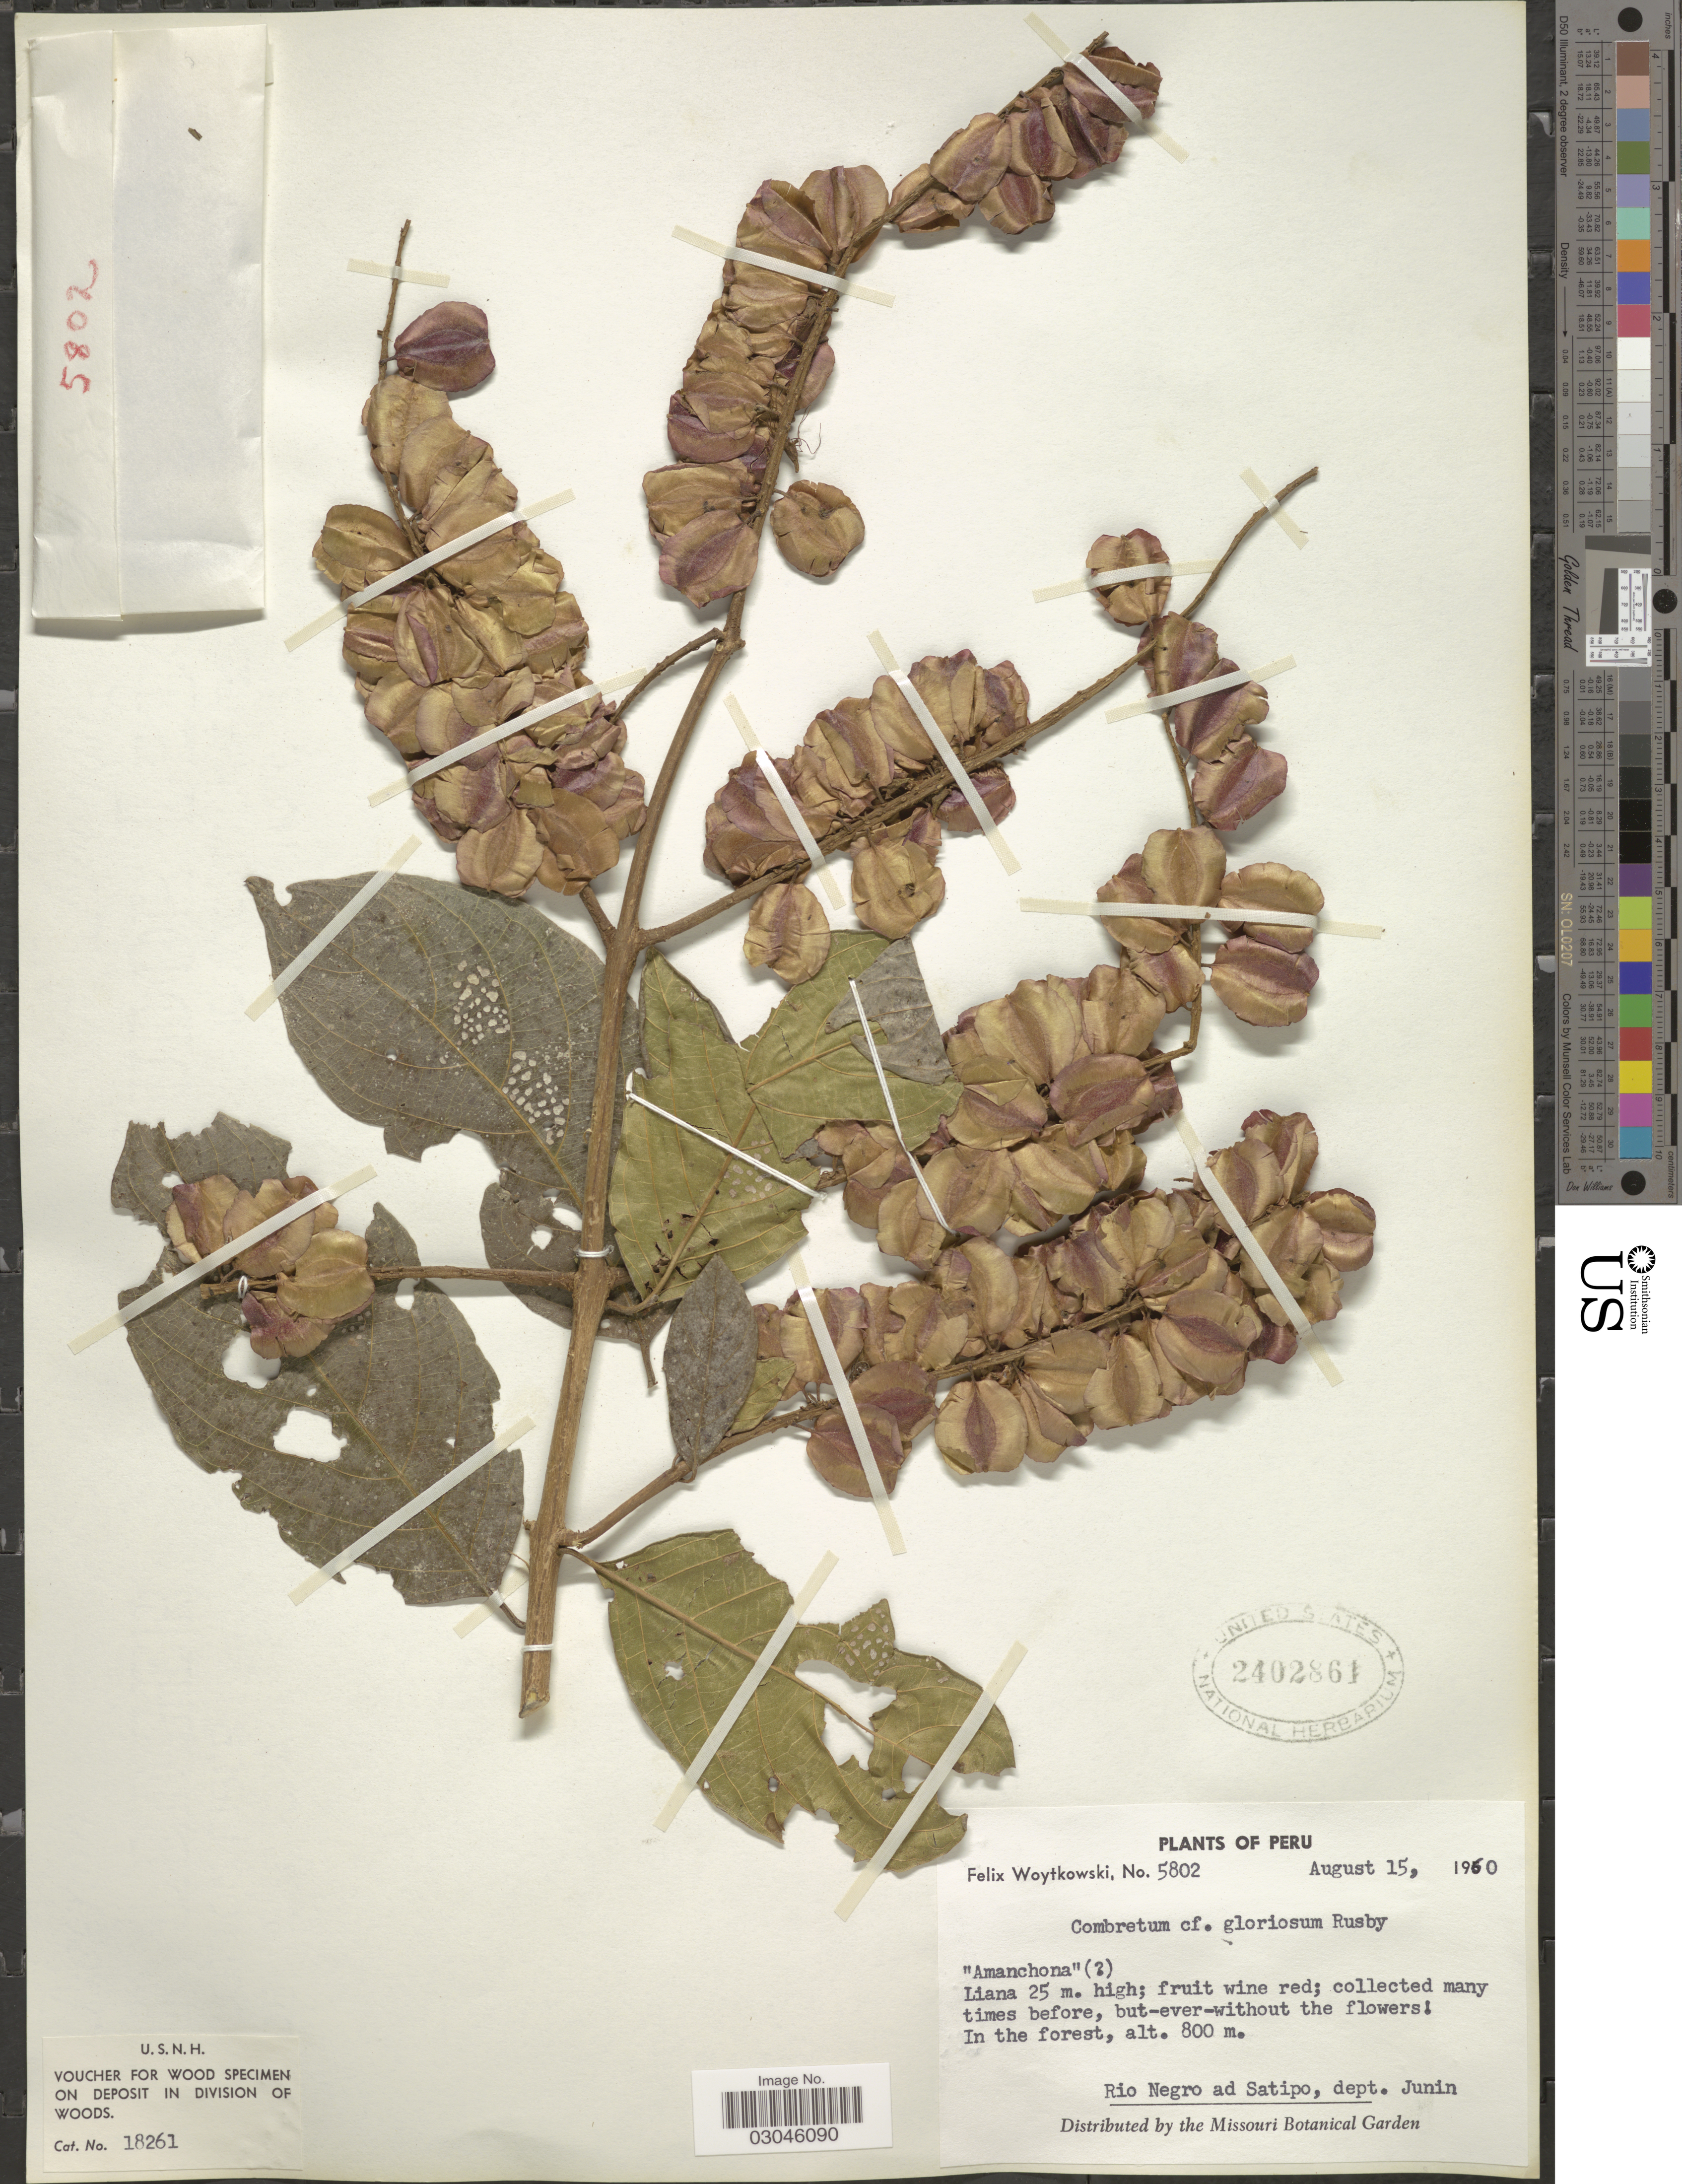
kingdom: Plantae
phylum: Tracheophyta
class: Magnoliopsida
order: Myrtales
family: Combretaceae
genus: Combretum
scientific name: Combretum fruticosum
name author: (Loefl.) Stuntz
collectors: F. Woytkowski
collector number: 5802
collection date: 1960-08-15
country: Peru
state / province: Junín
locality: Rio Negro ad Satipo, dept. Junin.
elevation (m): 800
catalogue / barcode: US 2402861